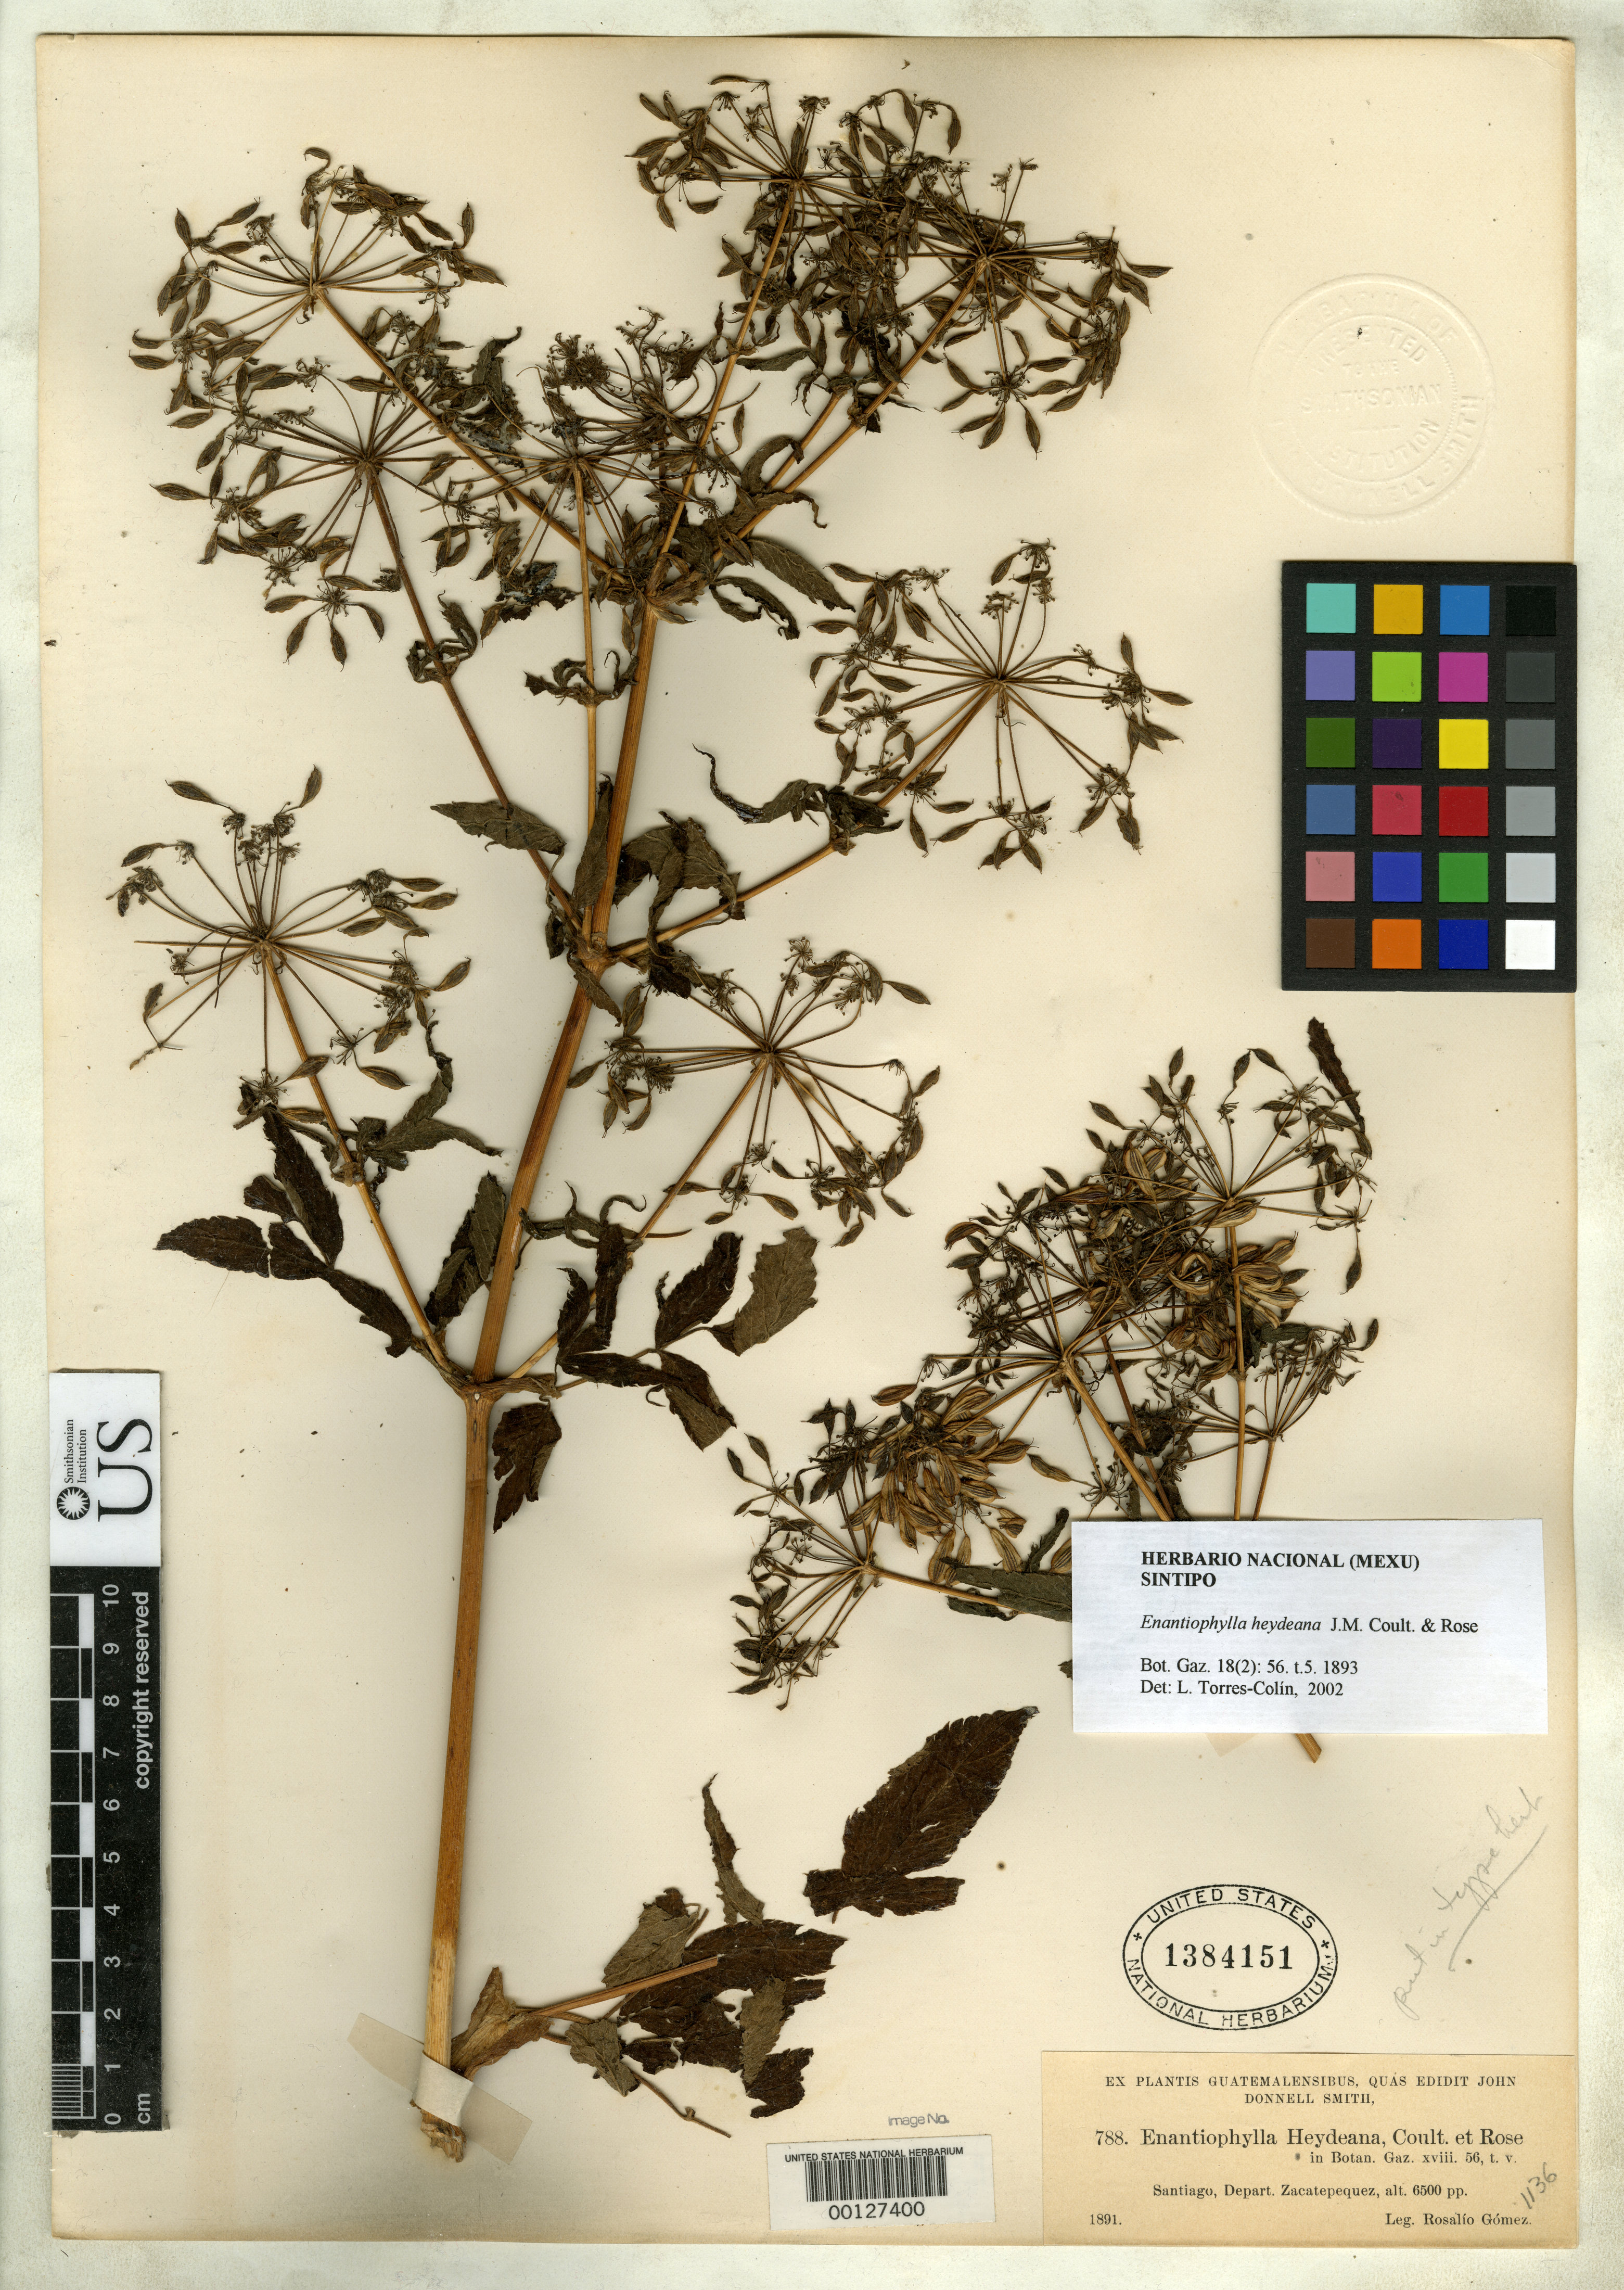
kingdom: Plantae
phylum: Tracheophyta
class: Magnoliopsida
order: Apiales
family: Apiaceae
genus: Enantiophylla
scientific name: Enantiophylla heydeana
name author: J.M. Coult. & Rose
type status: Lectotype; Syntype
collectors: R. Gómez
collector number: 788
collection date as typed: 1891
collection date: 1891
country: Guatemala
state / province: Sacatepéquez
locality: Santiago.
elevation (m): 1981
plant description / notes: This sheet [USNH 00127400, ex John Donnell Smith herbarium] assumed to be the lectotype as designated by Constance & Affolter, but note that US has two duplicates of this collection; lectotypification does not cite US sheet number and neither sheet is annotated by Constance or Affolter.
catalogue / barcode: US 1384151